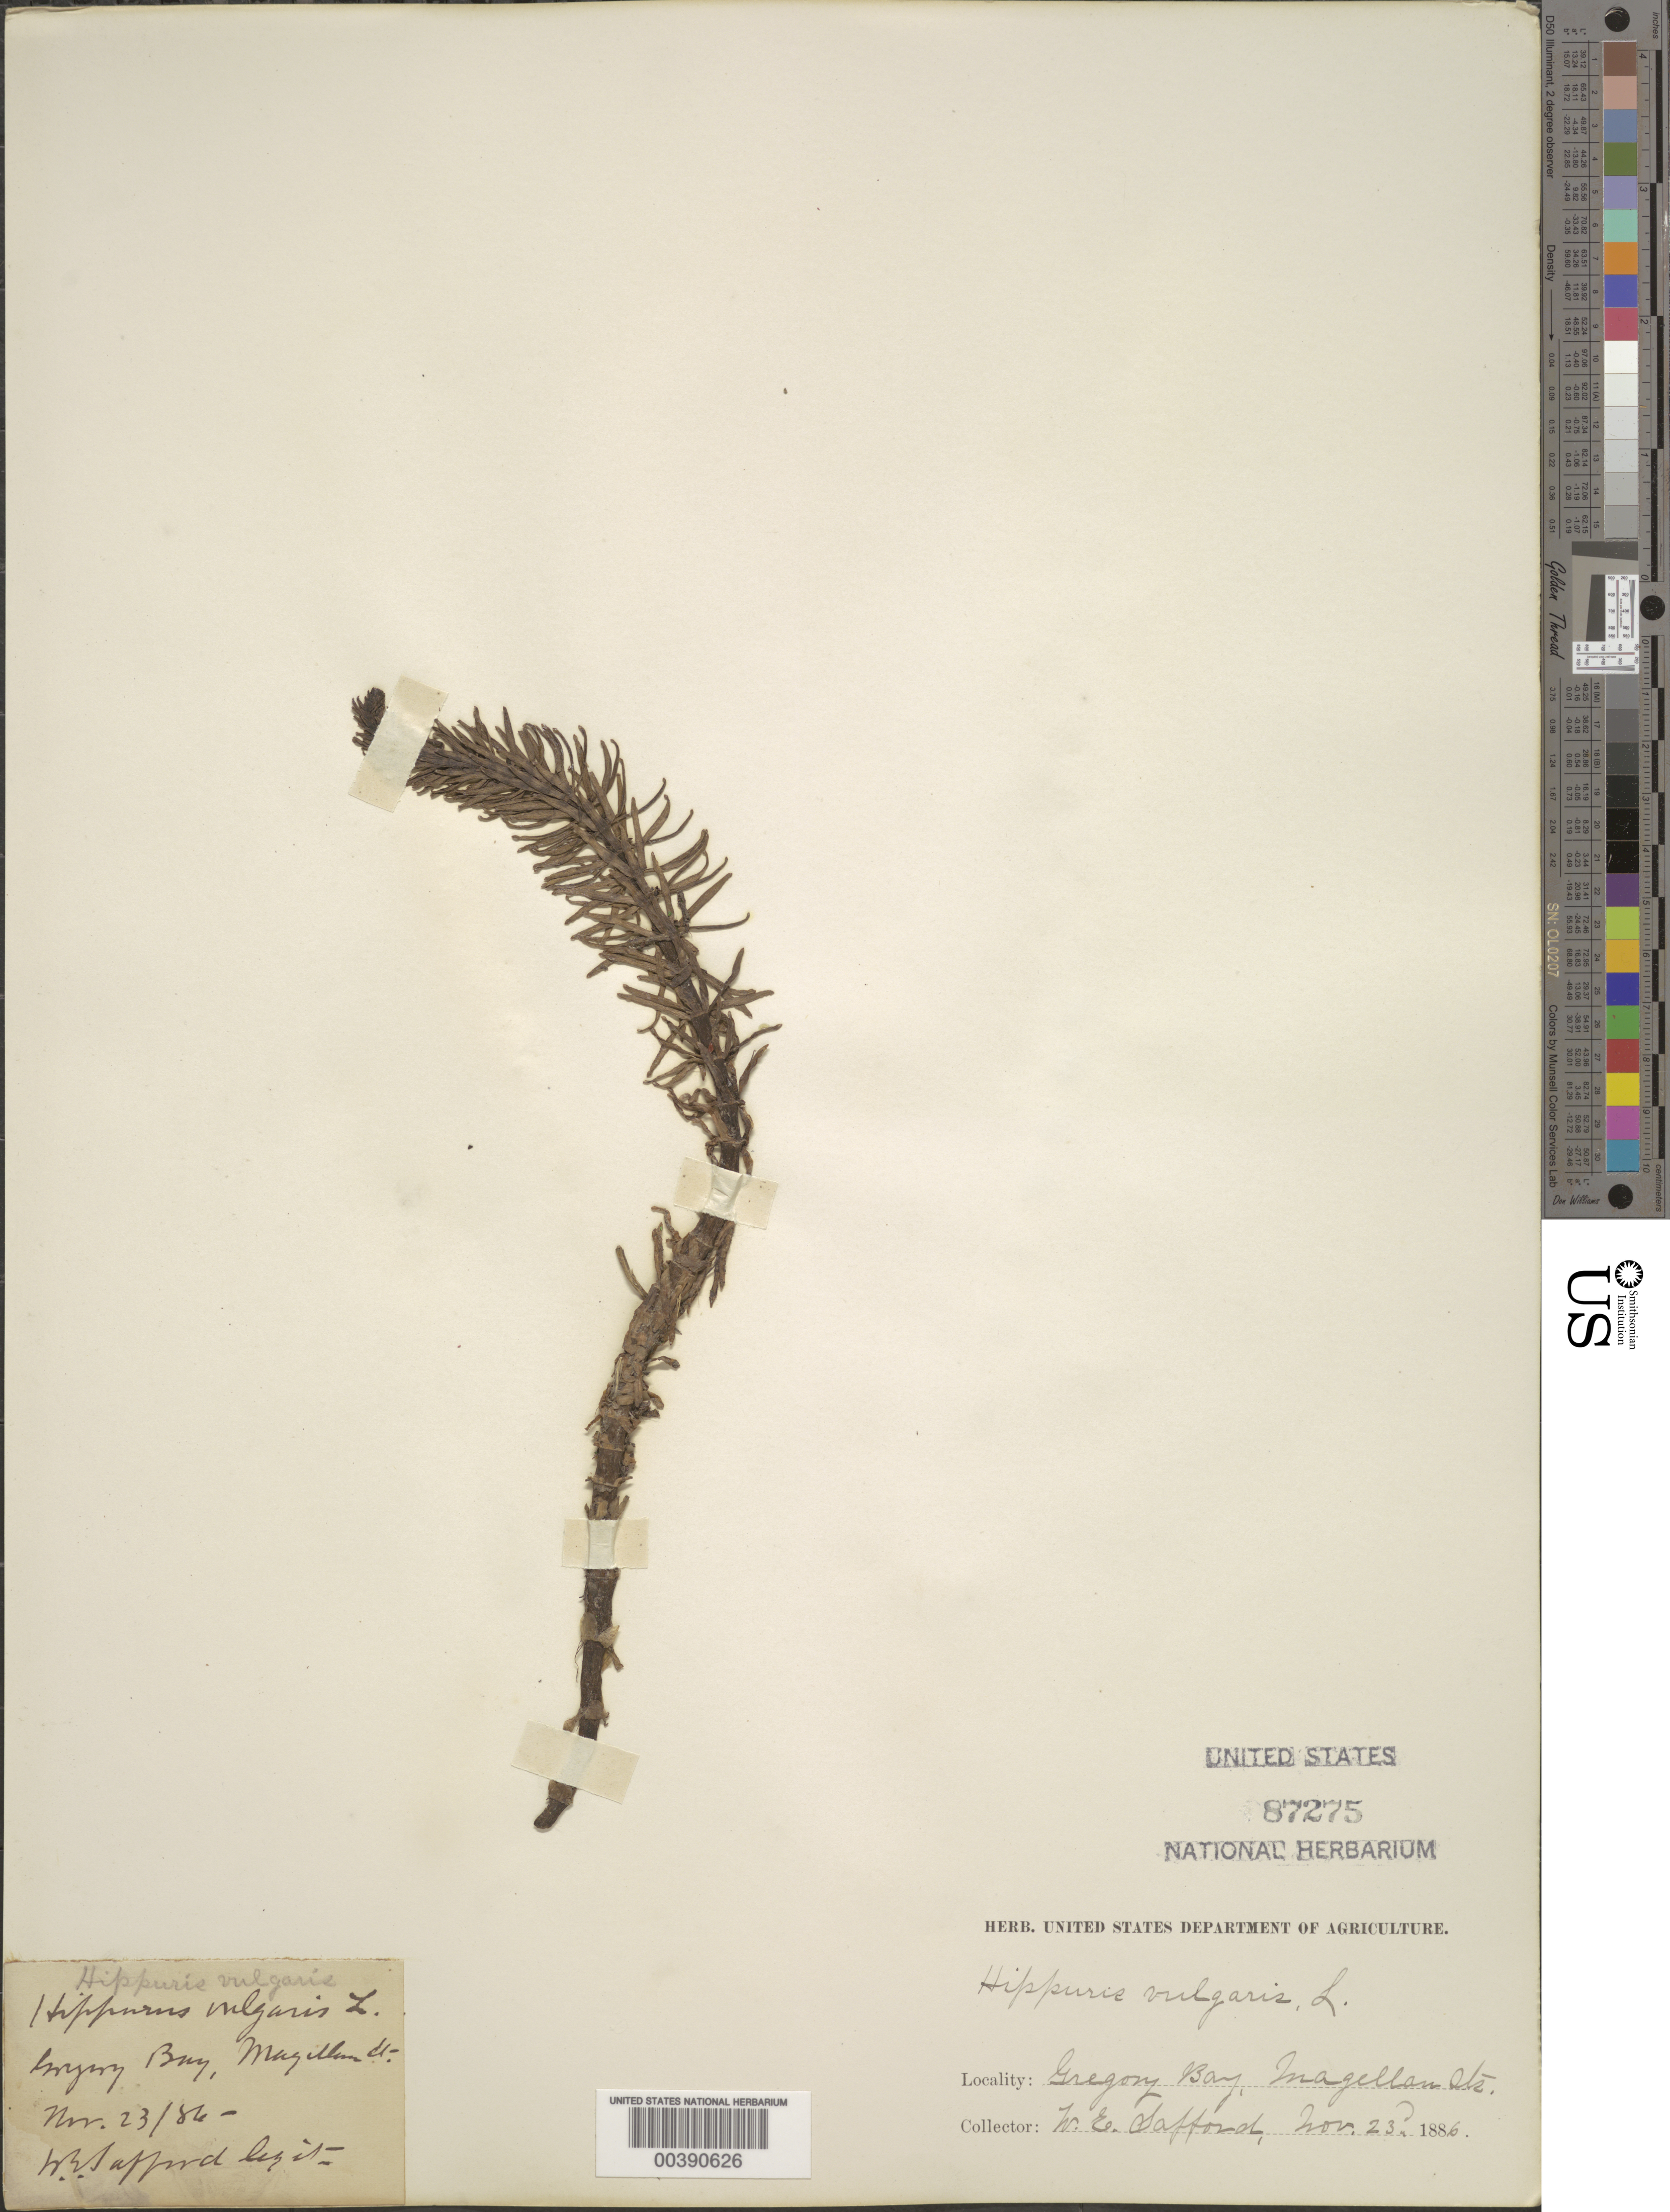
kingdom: Plantae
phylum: Tracheophyta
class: Magnoliopsida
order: Lamiales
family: Plantaginaceae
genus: Hippuris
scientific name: Hippuris vulgaris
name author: L.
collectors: W. E. Safford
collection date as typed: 23 Nov 1886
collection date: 1886-11-23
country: Canada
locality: Gregory bay, magellan islands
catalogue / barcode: US 87275